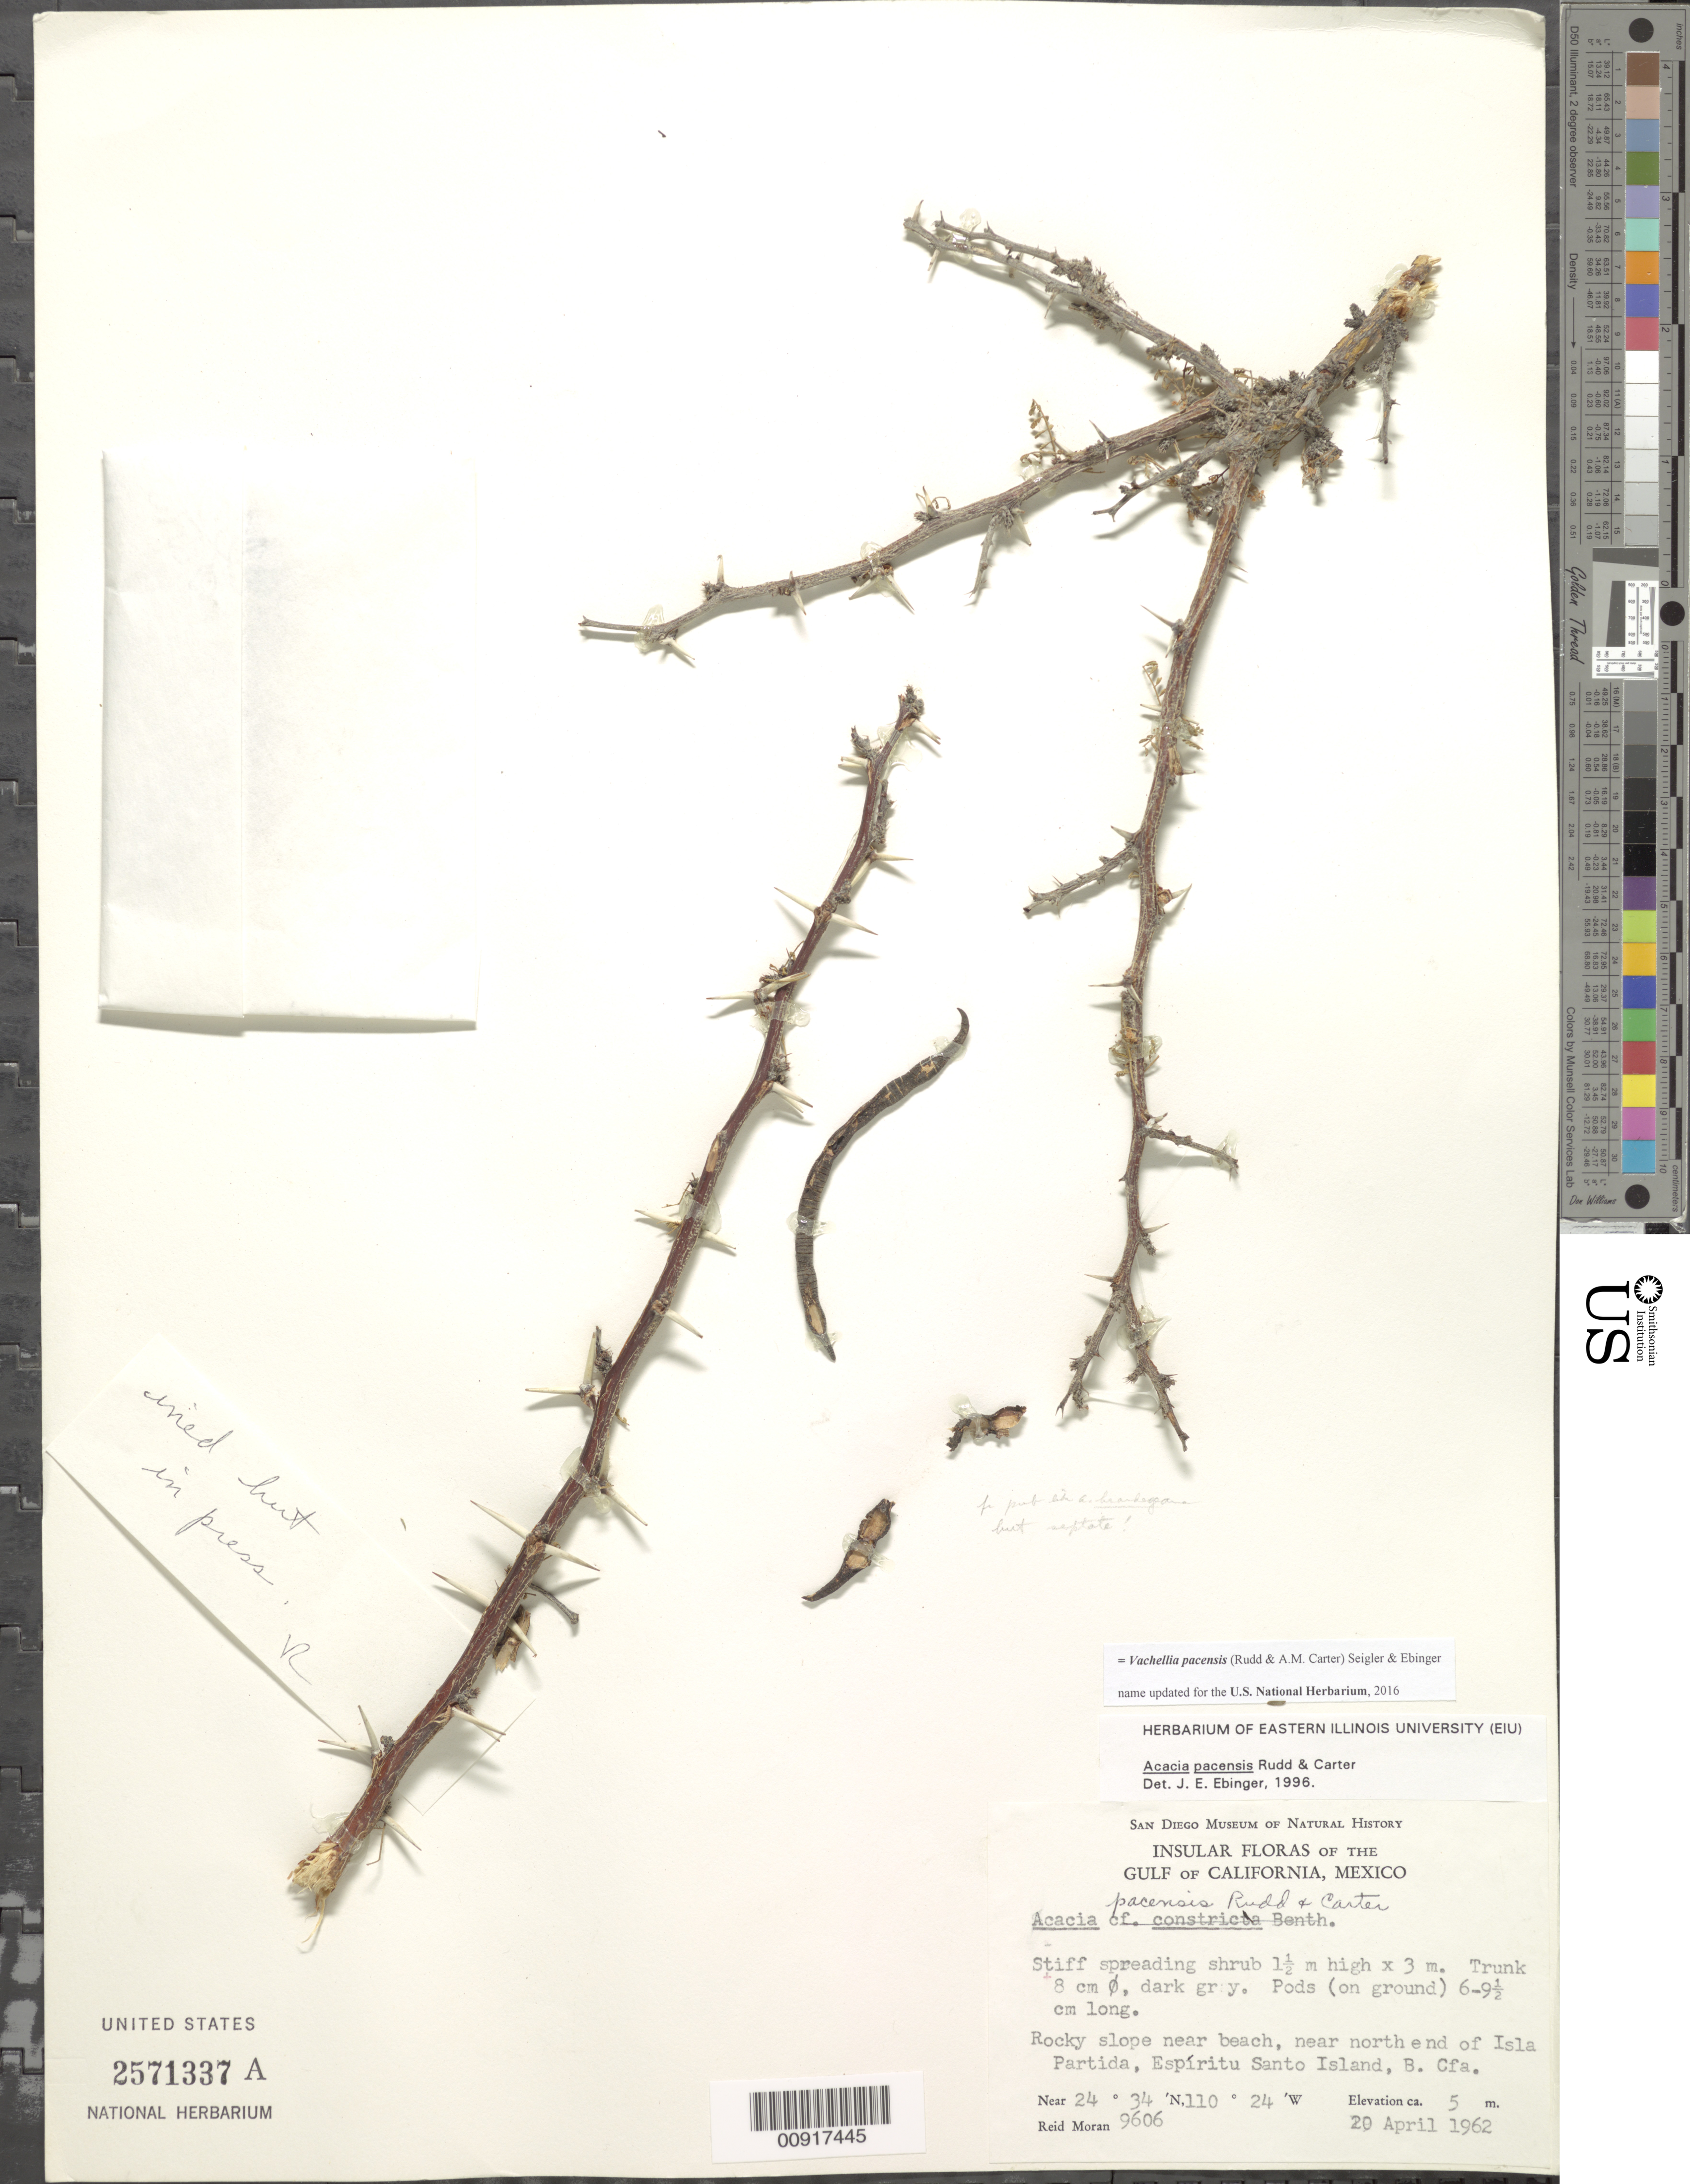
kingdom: Plantae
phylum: Tracheophyta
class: Magnoliopsida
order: Fabales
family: Fabaceae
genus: Vachellia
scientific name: Vachellia pacensis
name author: (Rudd & A.M. Carter) Seigler & Ebinger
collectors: R. V. Moran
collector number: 9606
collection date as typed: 20 Apr 1962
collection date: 1962-04-20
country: Mexico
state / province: Baja California Sur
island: Partida I.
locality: Near north end of Isla Partida, Espíritu Santo Island, B. Cfa.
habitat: Rocky slope near beach.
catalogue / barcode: US 2571337A